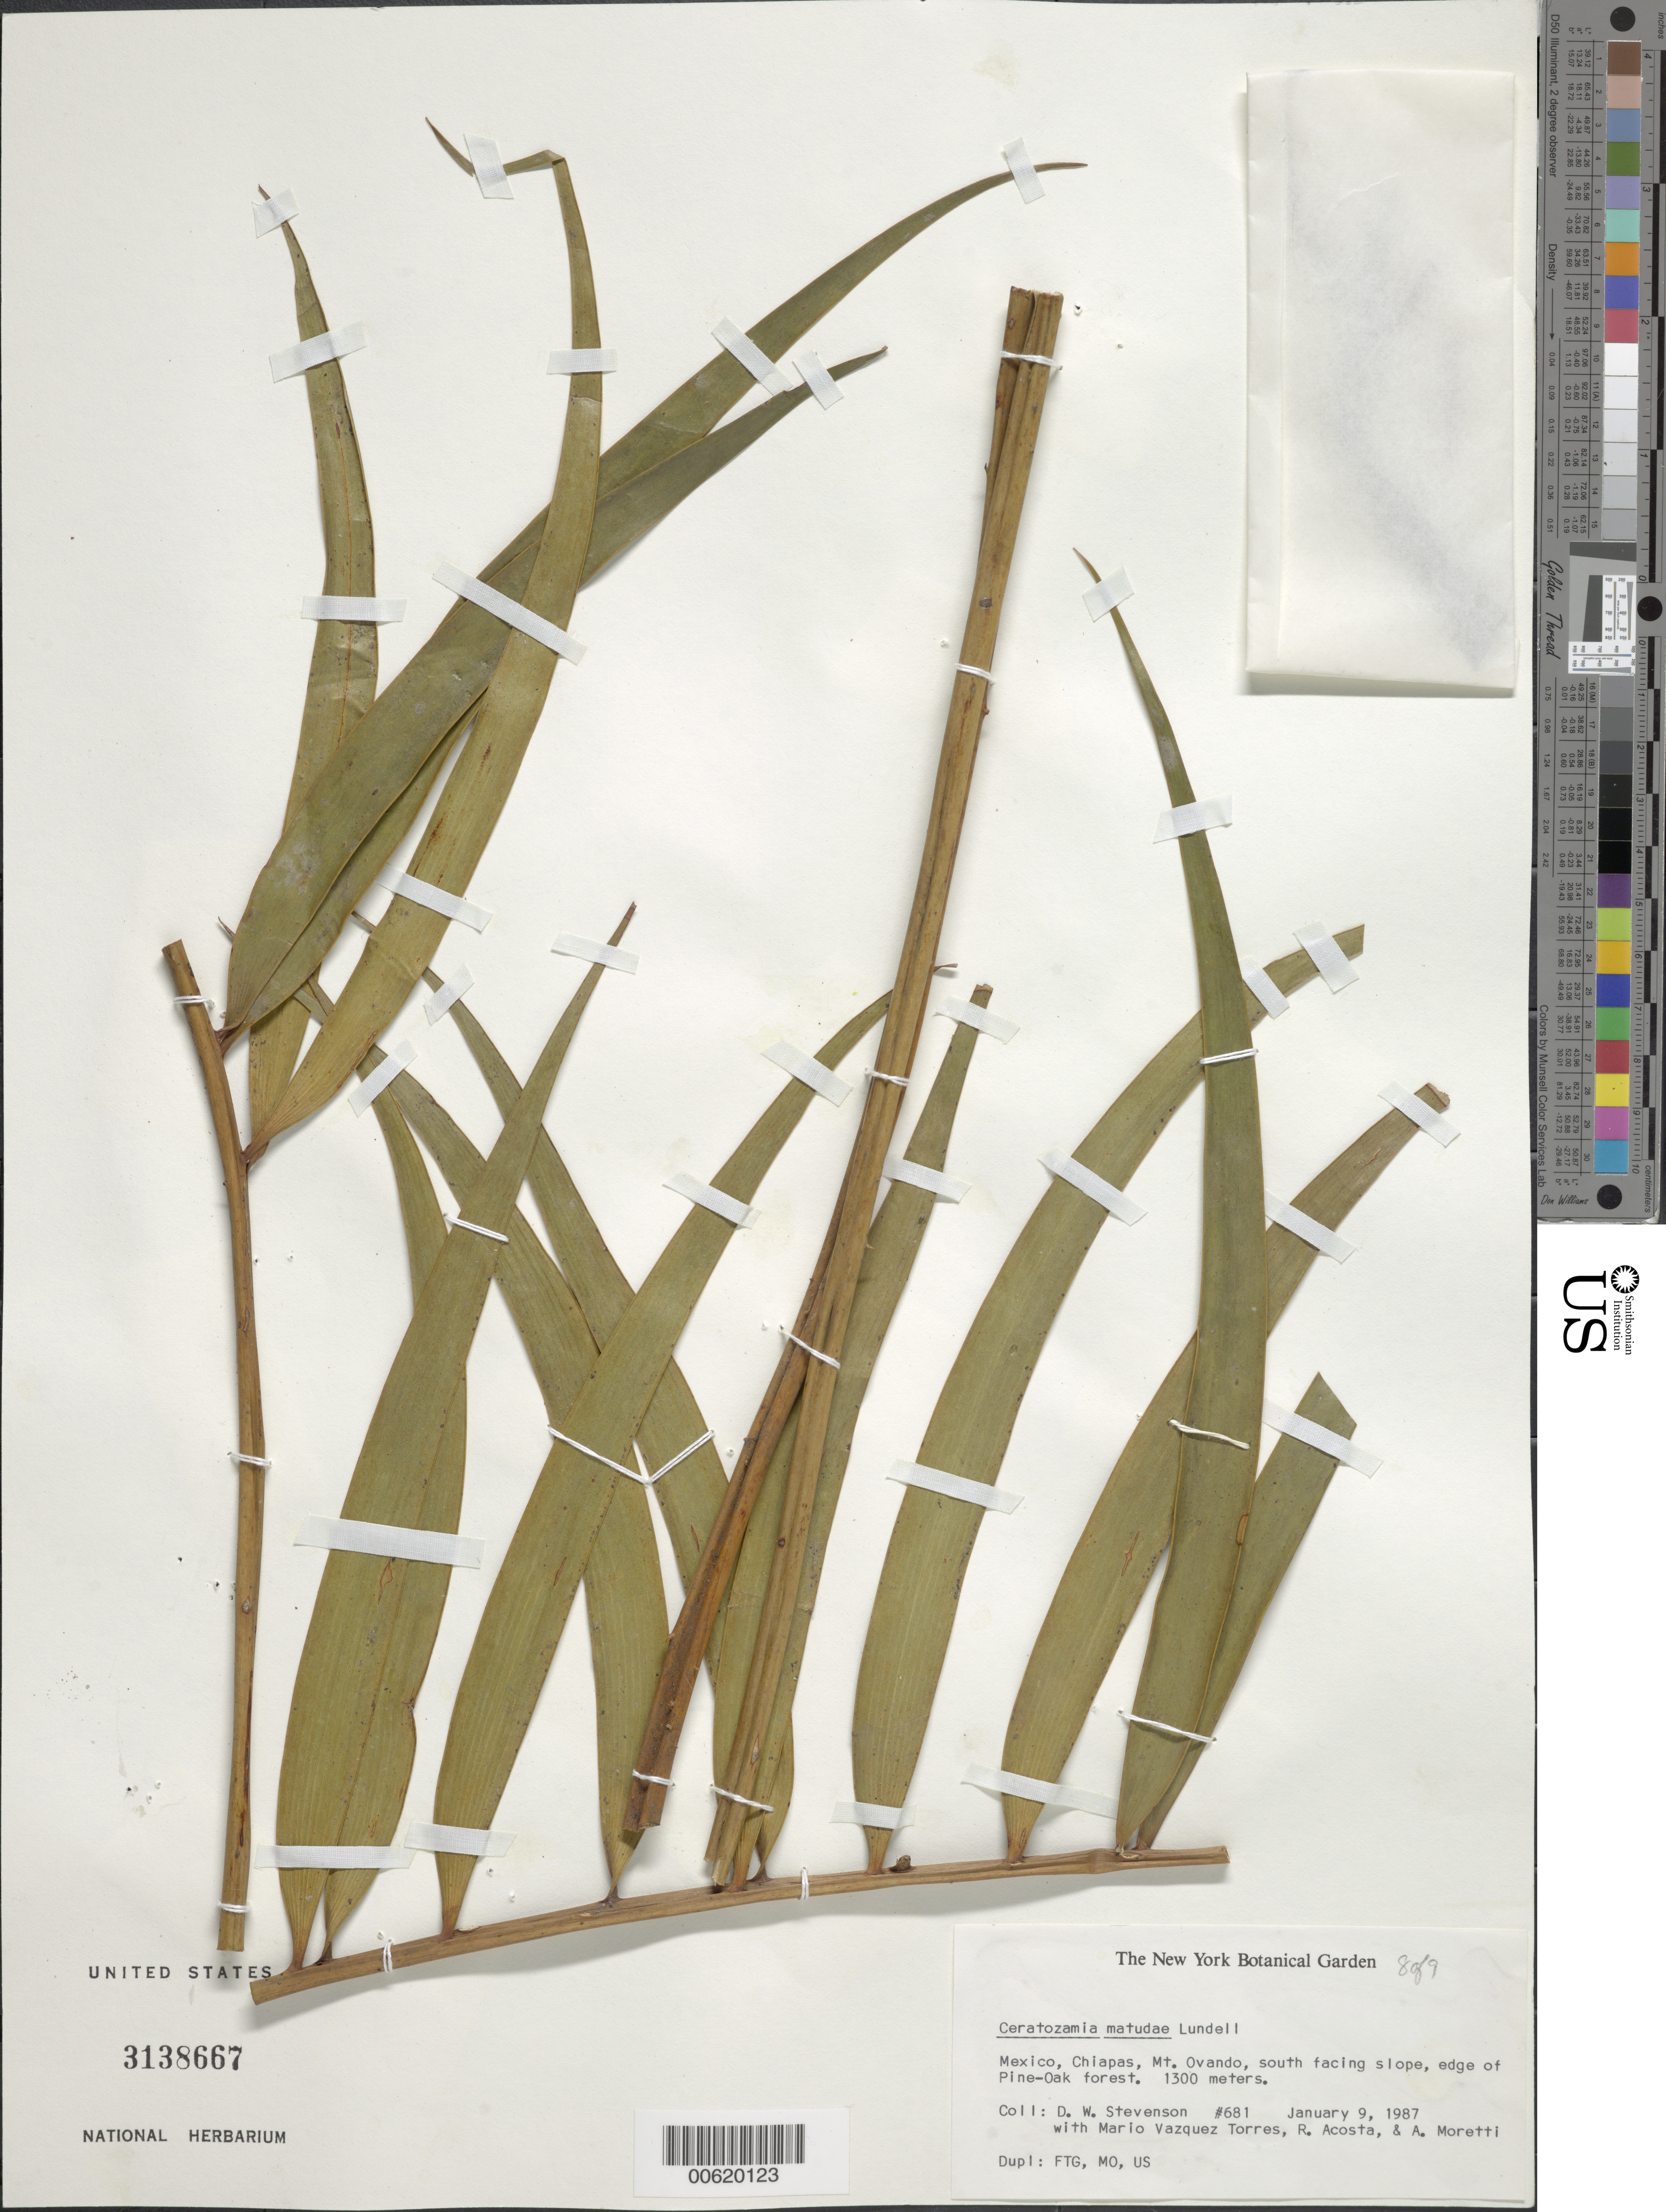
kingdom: Plantae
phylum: Tracheophyta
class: Cycadopsida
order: Cycadales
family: Zamiaceae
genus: Ceratozamia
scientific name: Ceratozamia matudai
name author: Lundell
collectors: D. W. Stevenson, M. Torres, R. Acosta & A. Moretti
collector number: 681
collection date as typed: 09 Jan 1987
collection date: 1987-01-09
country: Mexico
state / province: Chiapas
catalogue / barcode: US 3138667